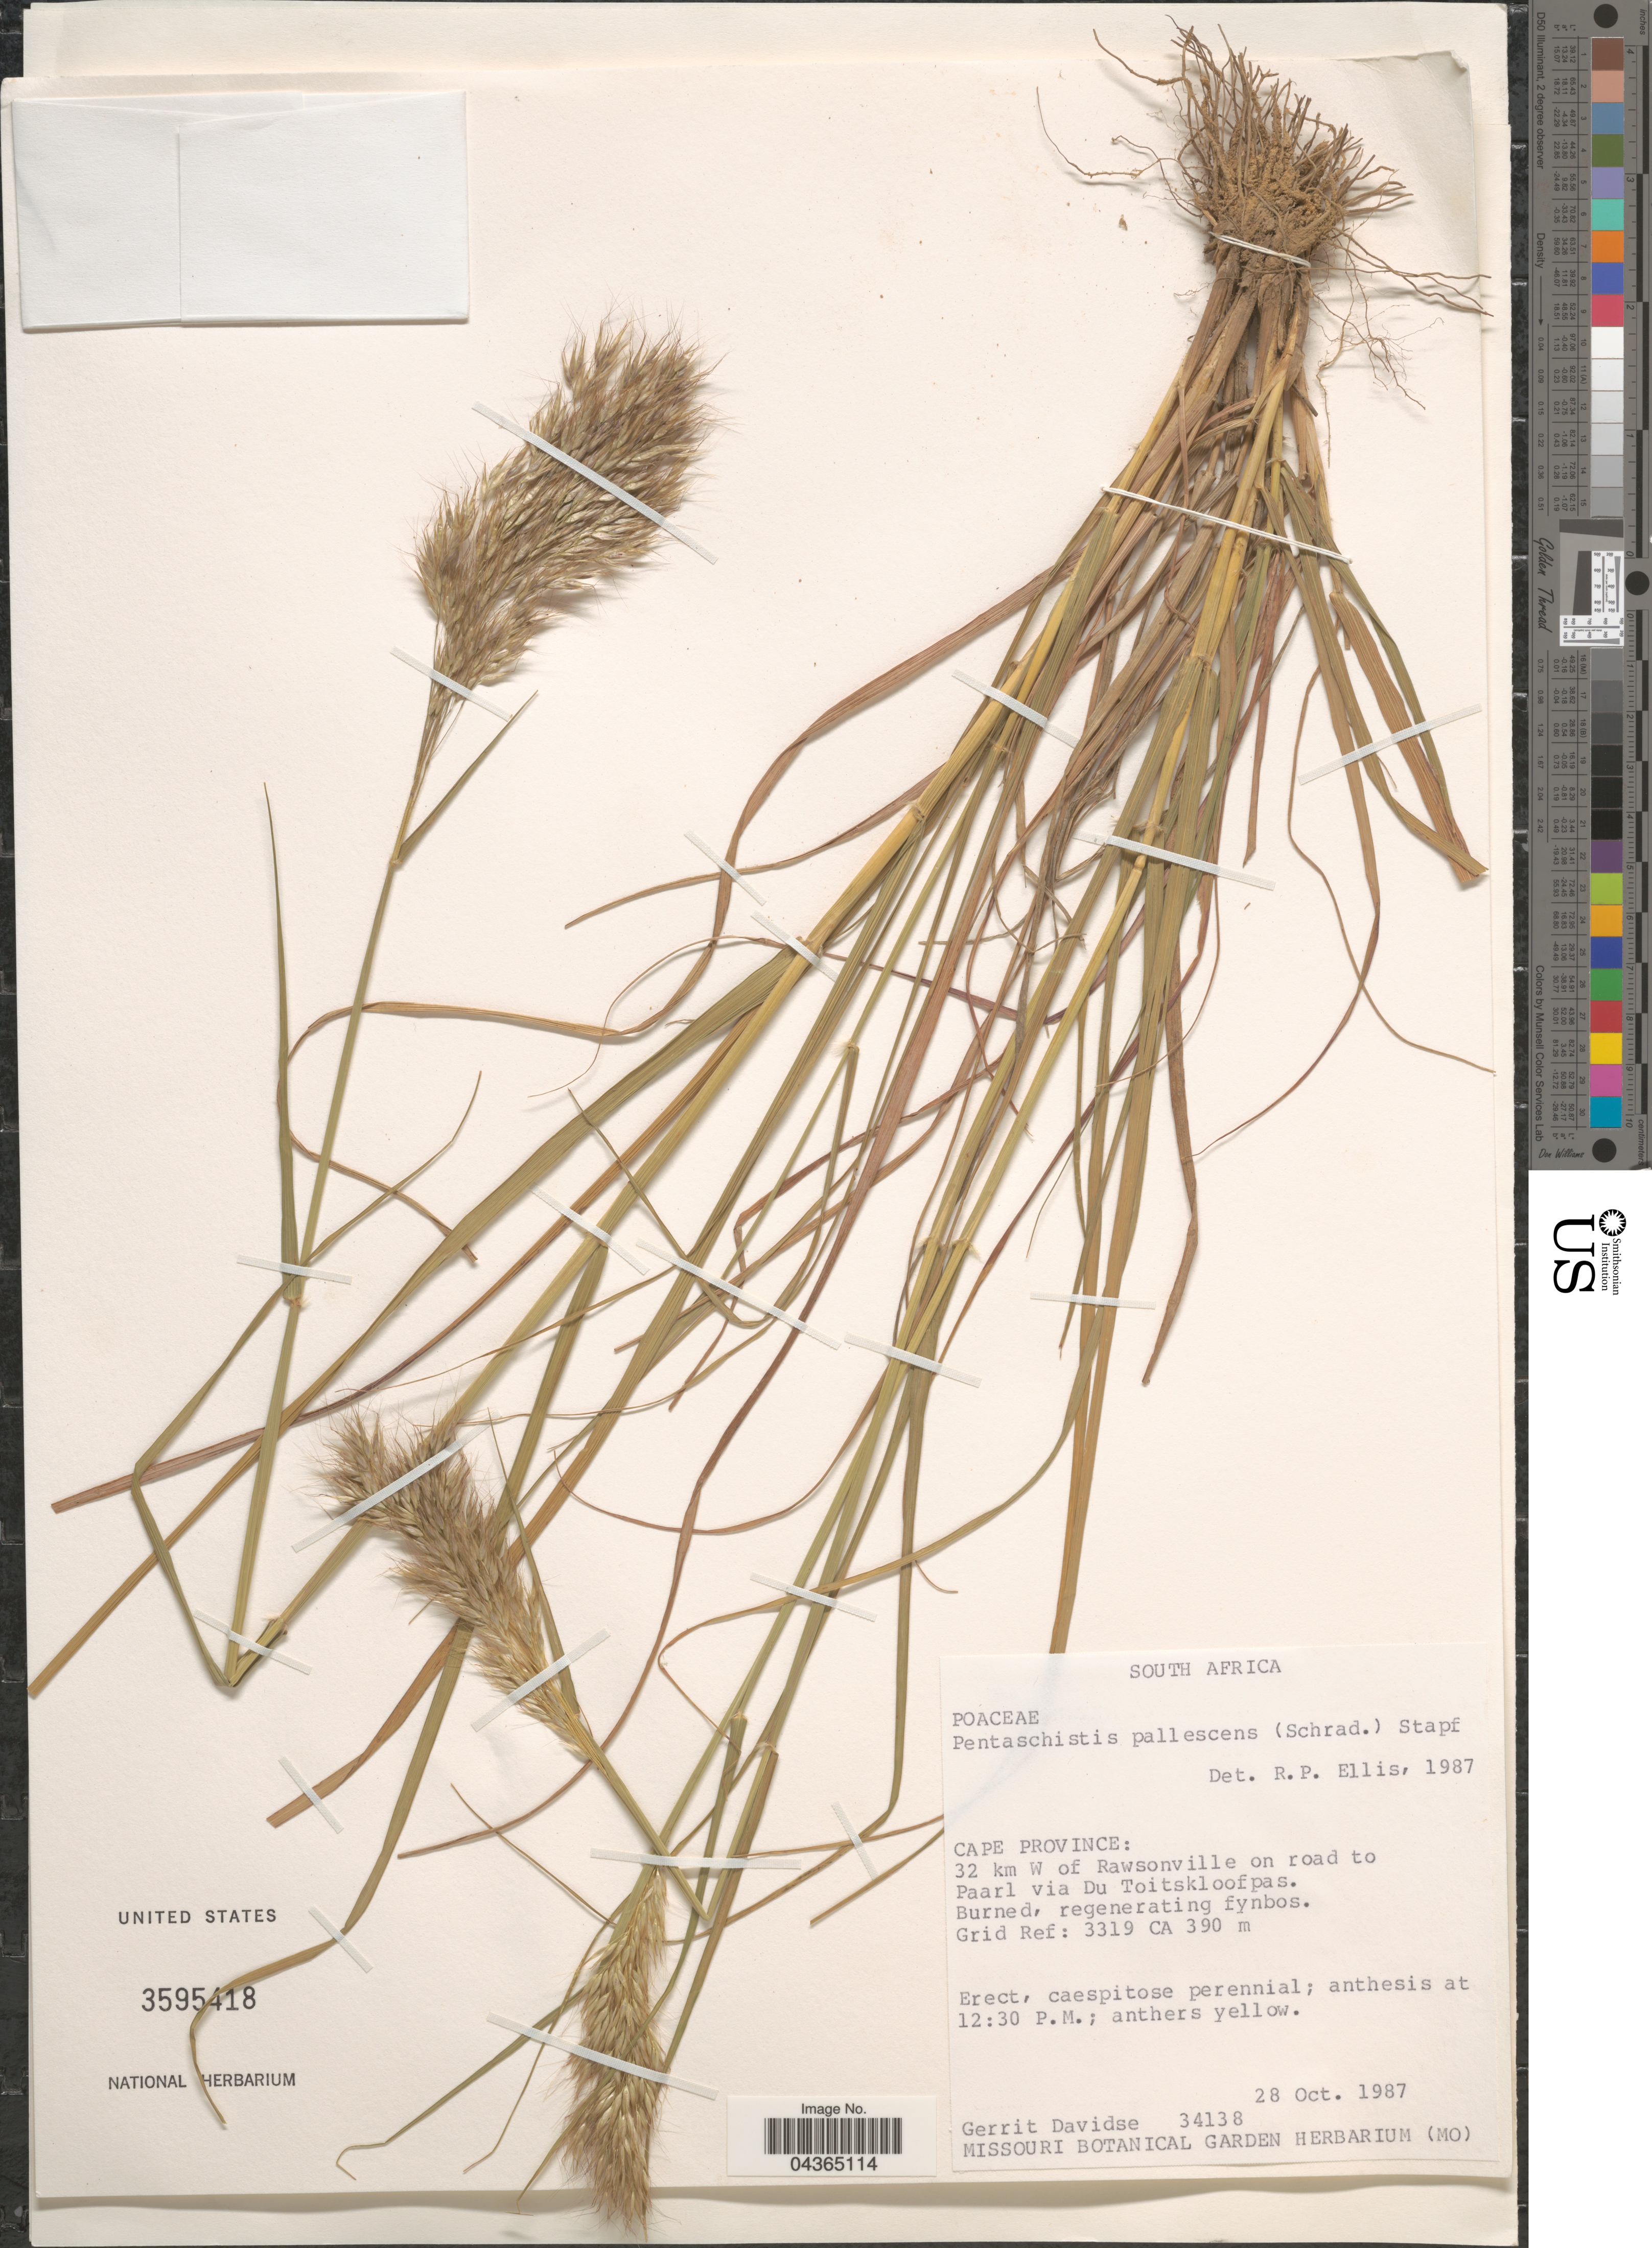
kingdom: Plantae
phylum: Tracheophyta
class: Liliopsida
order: Poales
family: Poaceae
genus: Pentameris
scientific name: Pentameris pallescens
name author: (Schrad.) Nees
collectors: G. Davidse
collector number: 34138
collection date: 1987-10-28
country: South Africa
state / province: Western Cape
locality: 32 km W on Rawsonville on road to Paarl via Du Toitskloofpas. Grid Ref: 3319 CA.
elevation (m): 390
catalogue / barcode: US 3595418